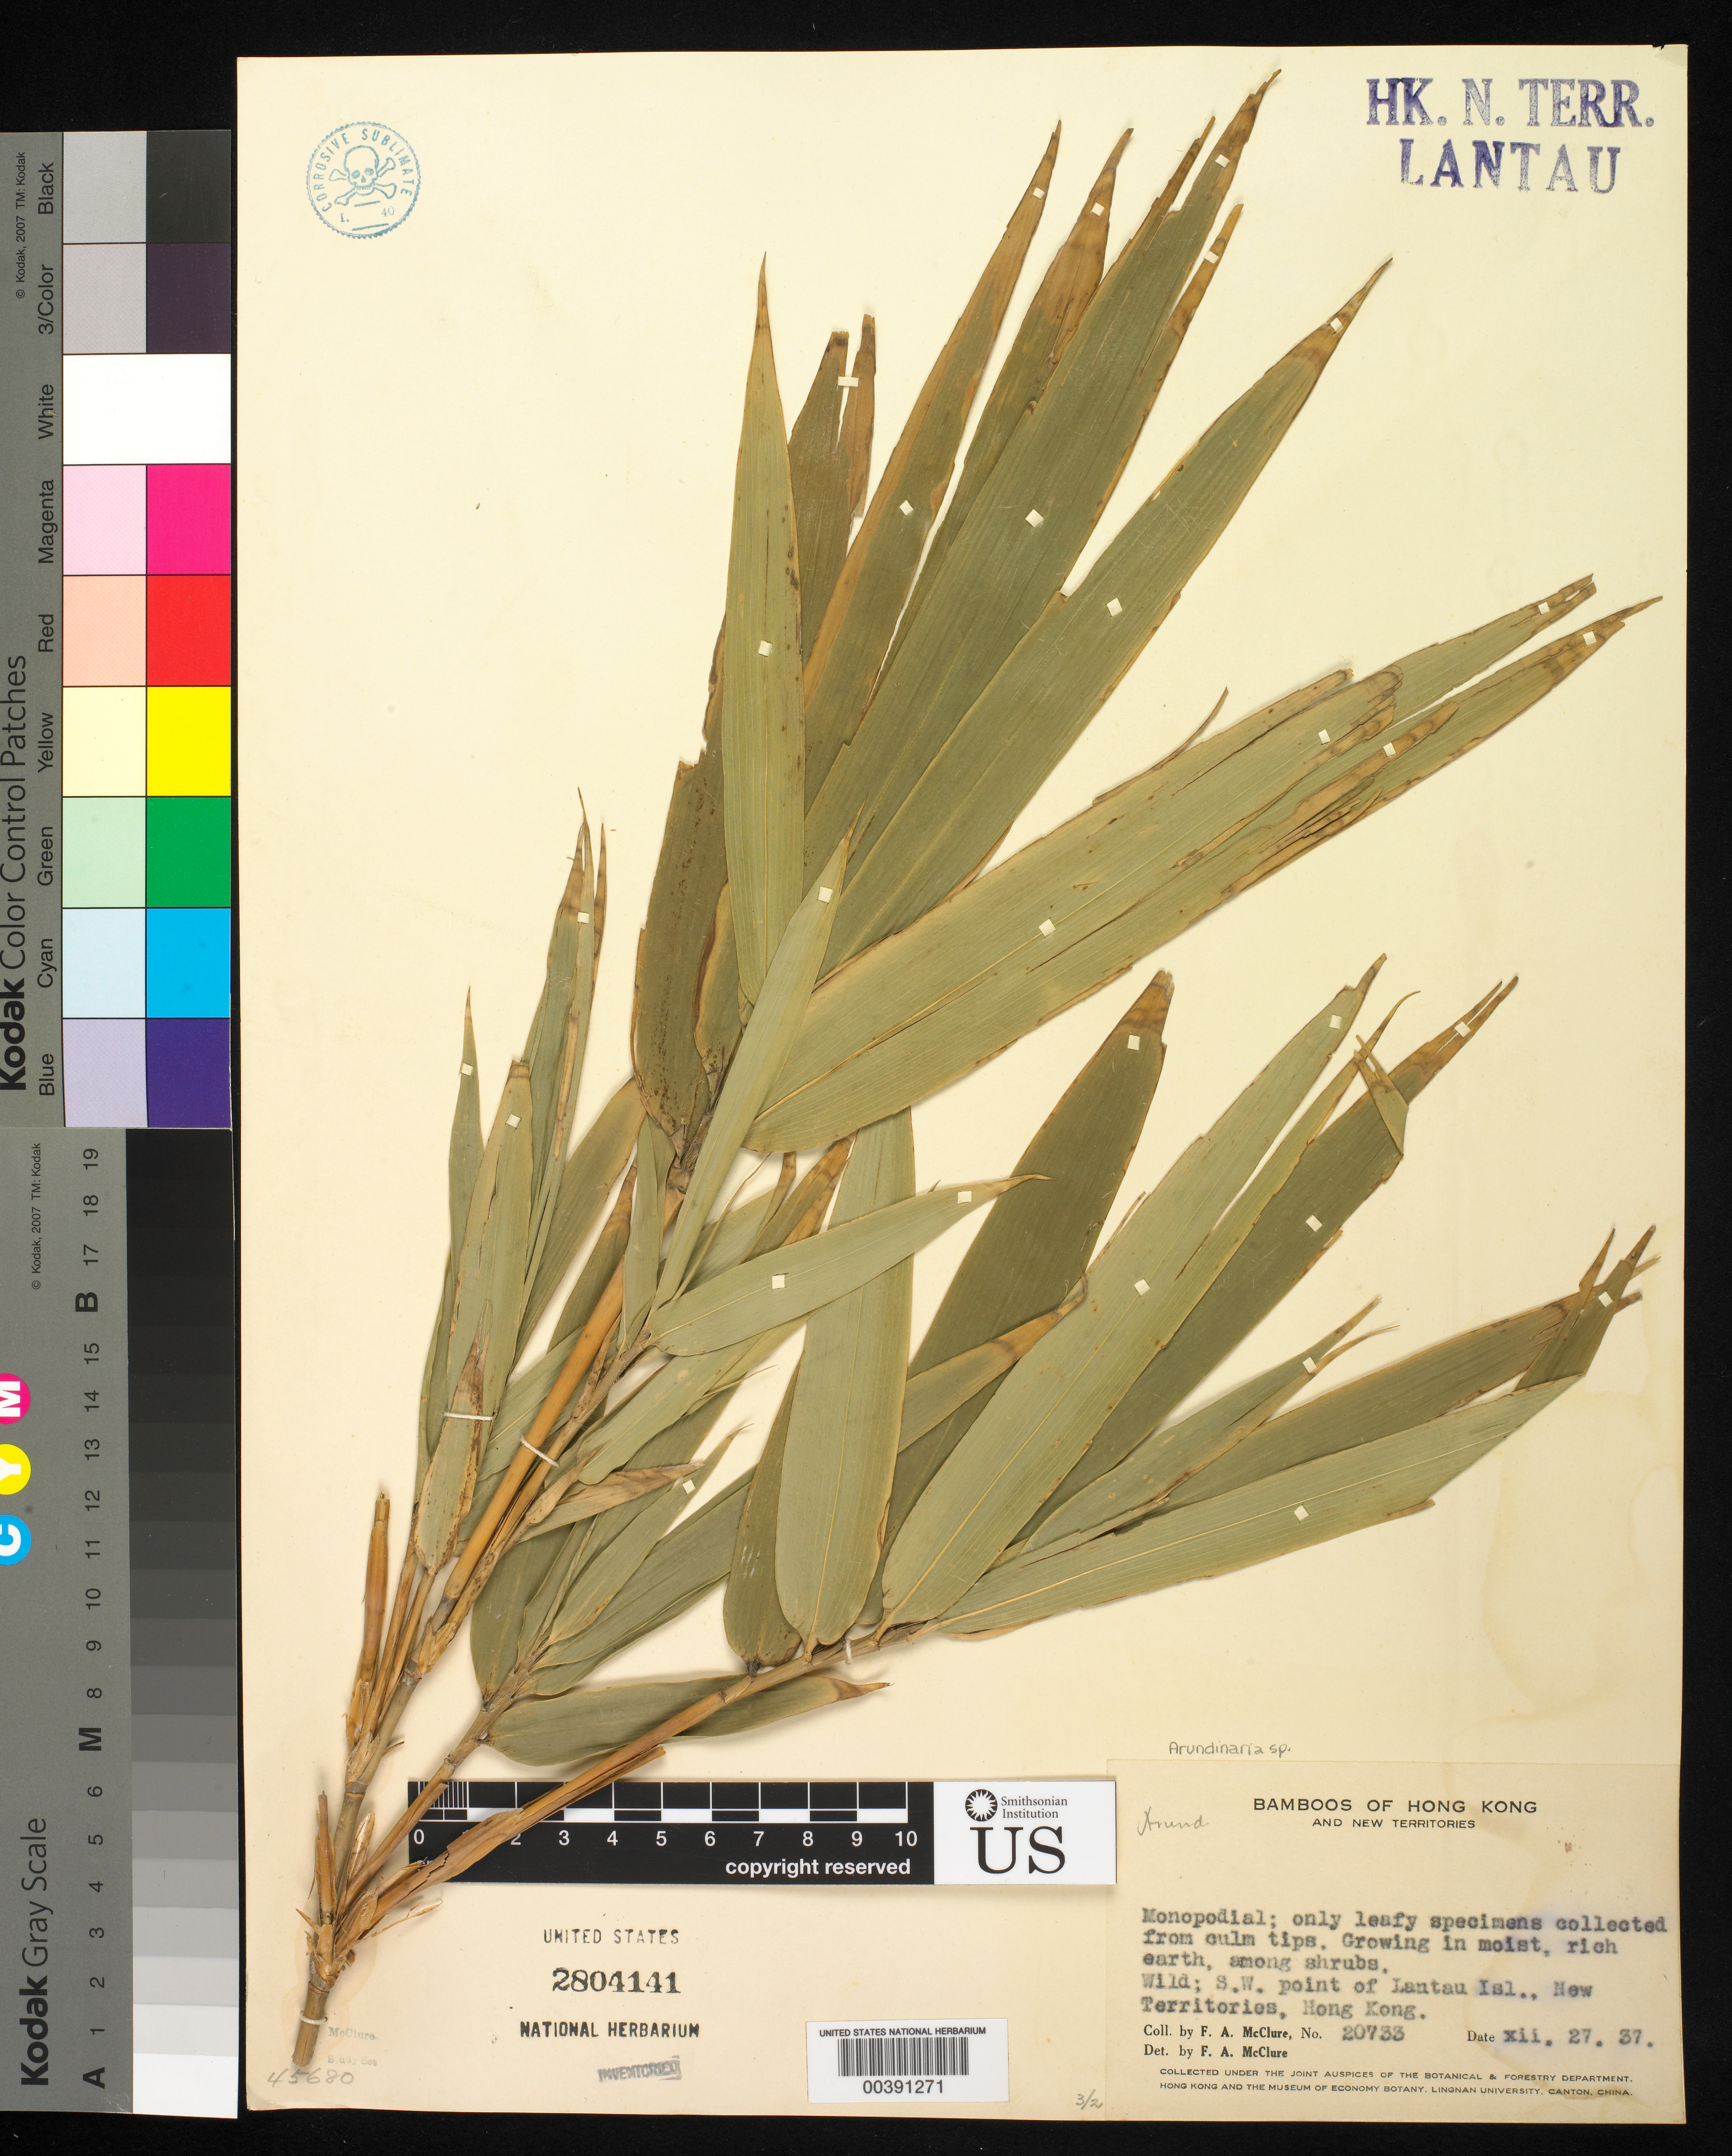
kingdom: Plantae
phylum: Tracheophyta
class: Liliopsida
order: Poales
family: Poaceae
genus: Arundinaria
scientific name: Arundinaria sp.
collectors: F. A. McClure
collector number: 20733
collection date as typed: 27 Dec 1937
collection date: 1937-12-27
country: China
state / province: Hong Kong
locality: N.t., lantau isl.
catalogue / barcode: US 2804141